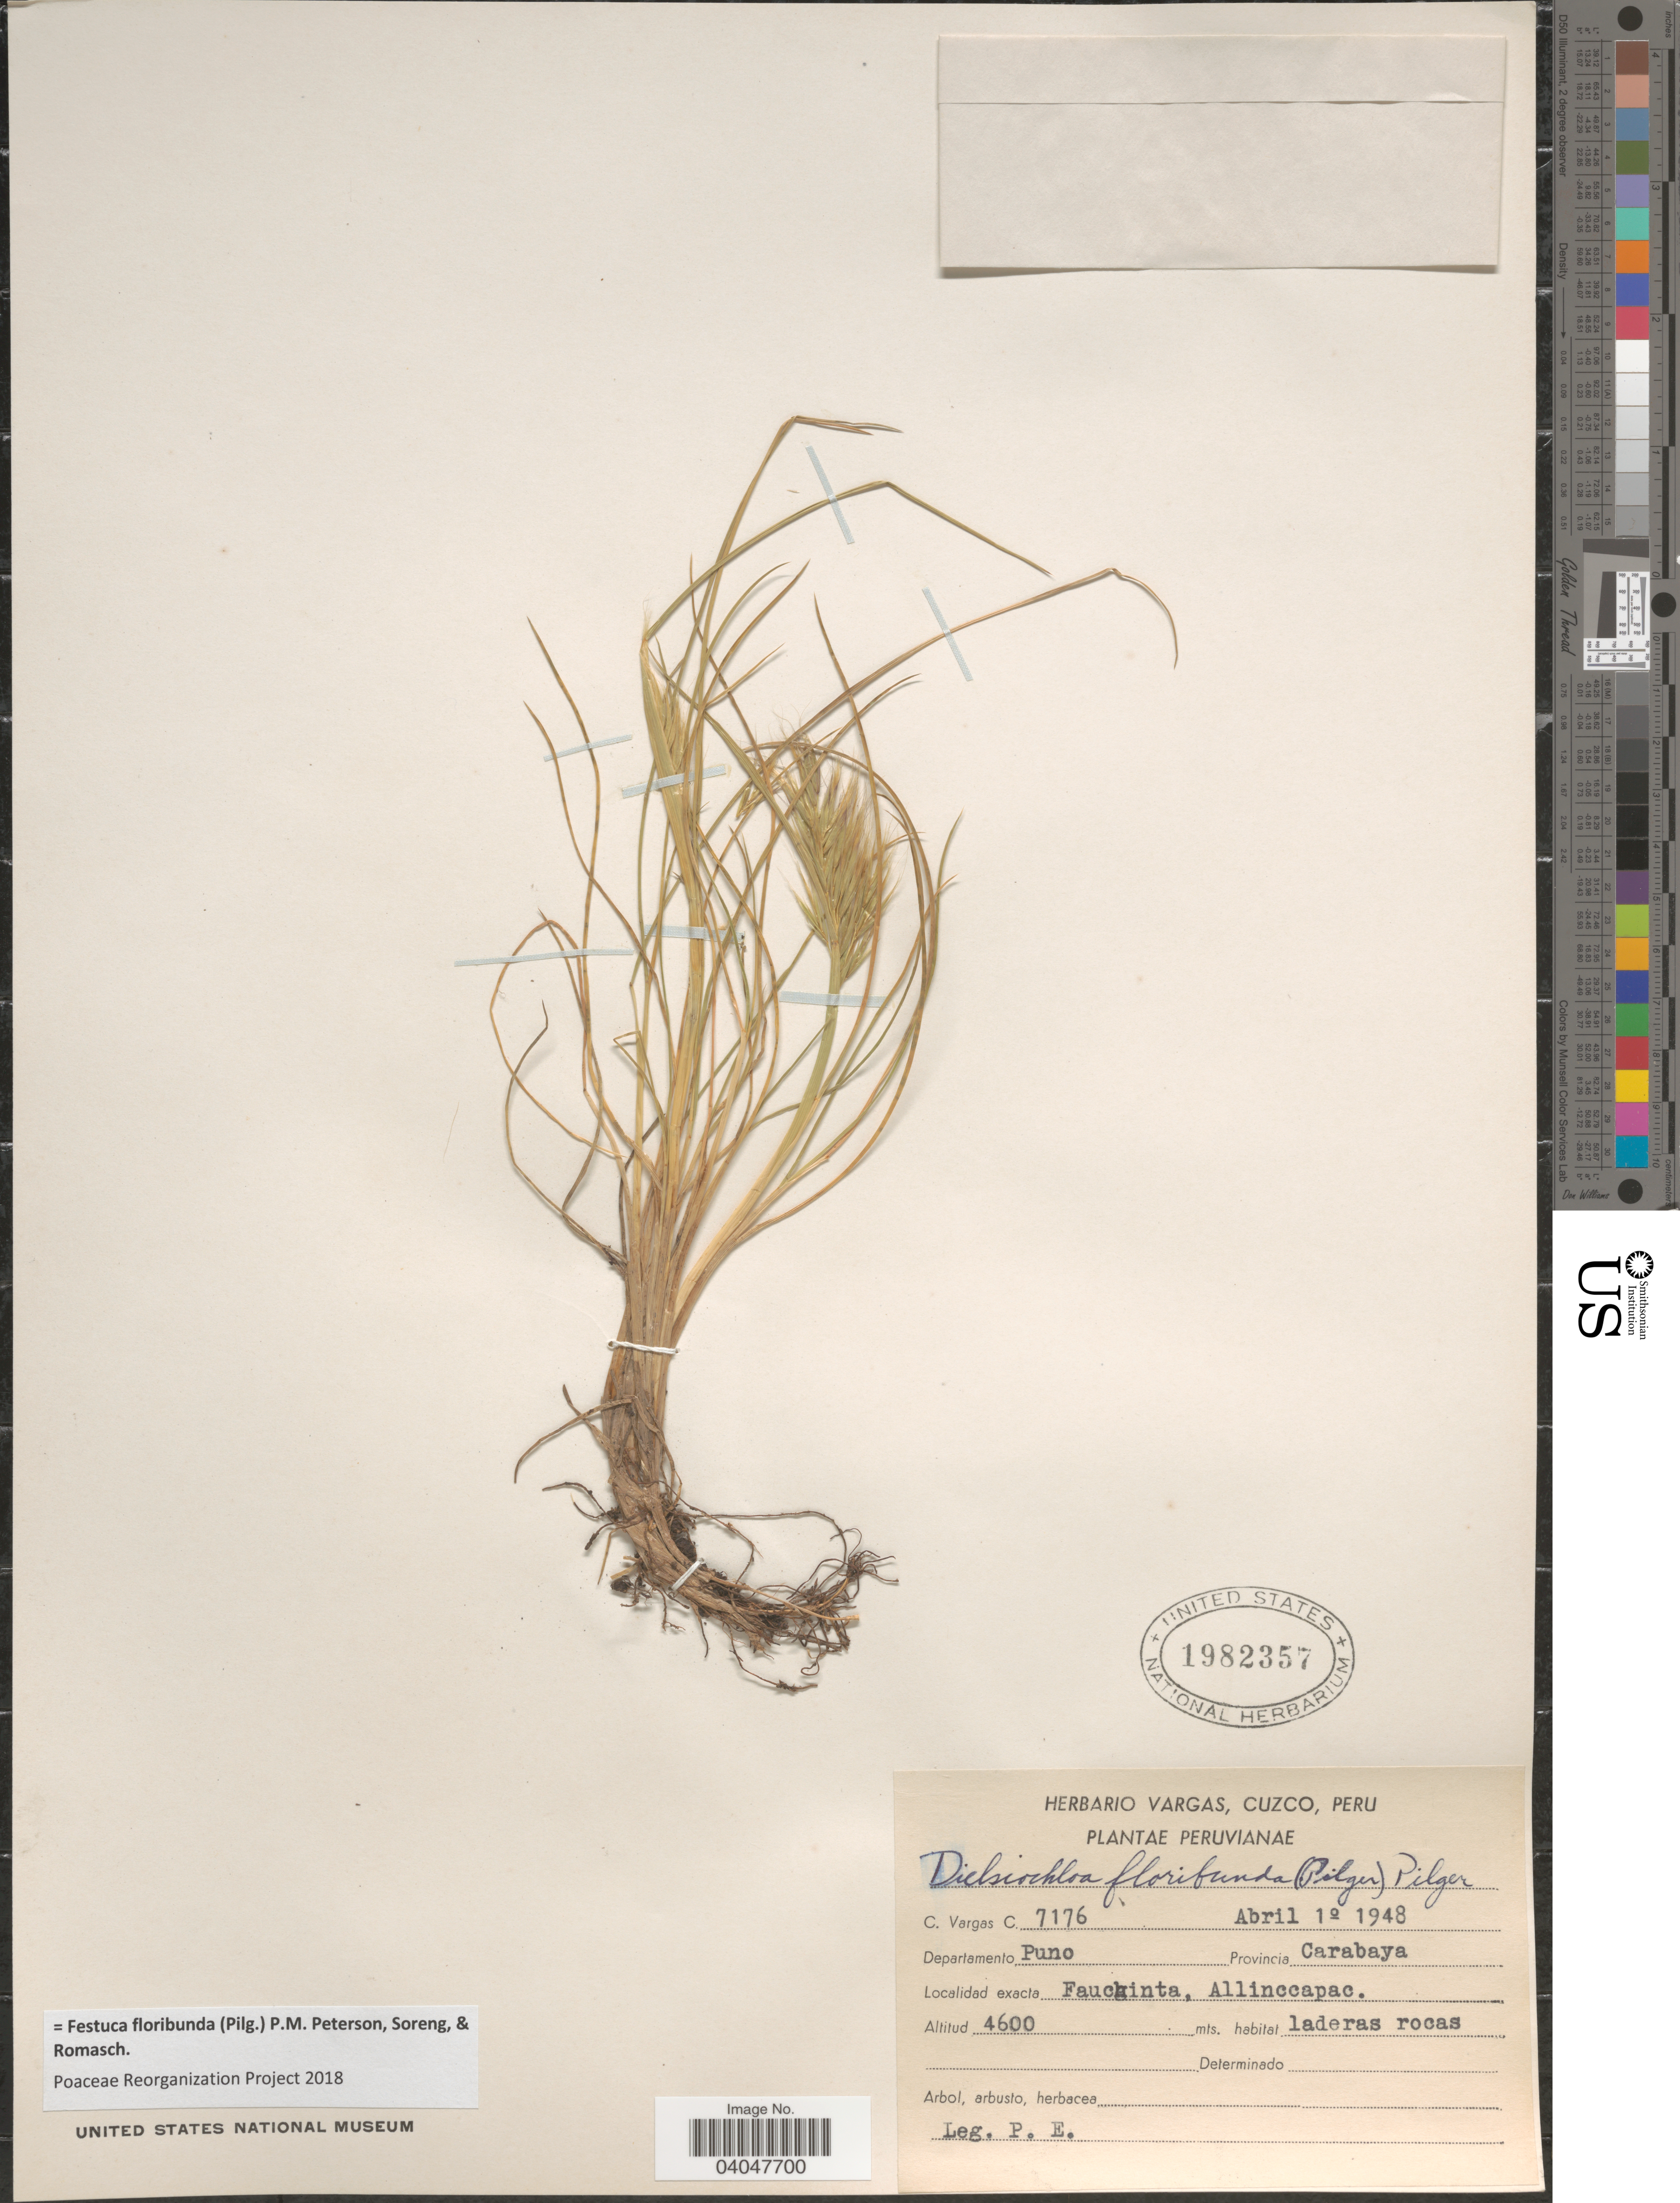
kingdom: Plantae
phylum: Tracheophyta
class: Liliopsida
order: Poales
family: Poaceae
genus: Festuca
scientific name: Festuca floribunda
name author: (Pilg.) P.M. Peterson et al.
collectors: P. E. & C. Vargas Calderón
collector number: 7176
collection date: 1948-04-01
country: Peru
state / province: Puno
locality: Departamento Puno. Provincia Carabaya. Fauchinta, Allinccapac.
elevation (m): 4600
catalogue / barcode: US 1982357